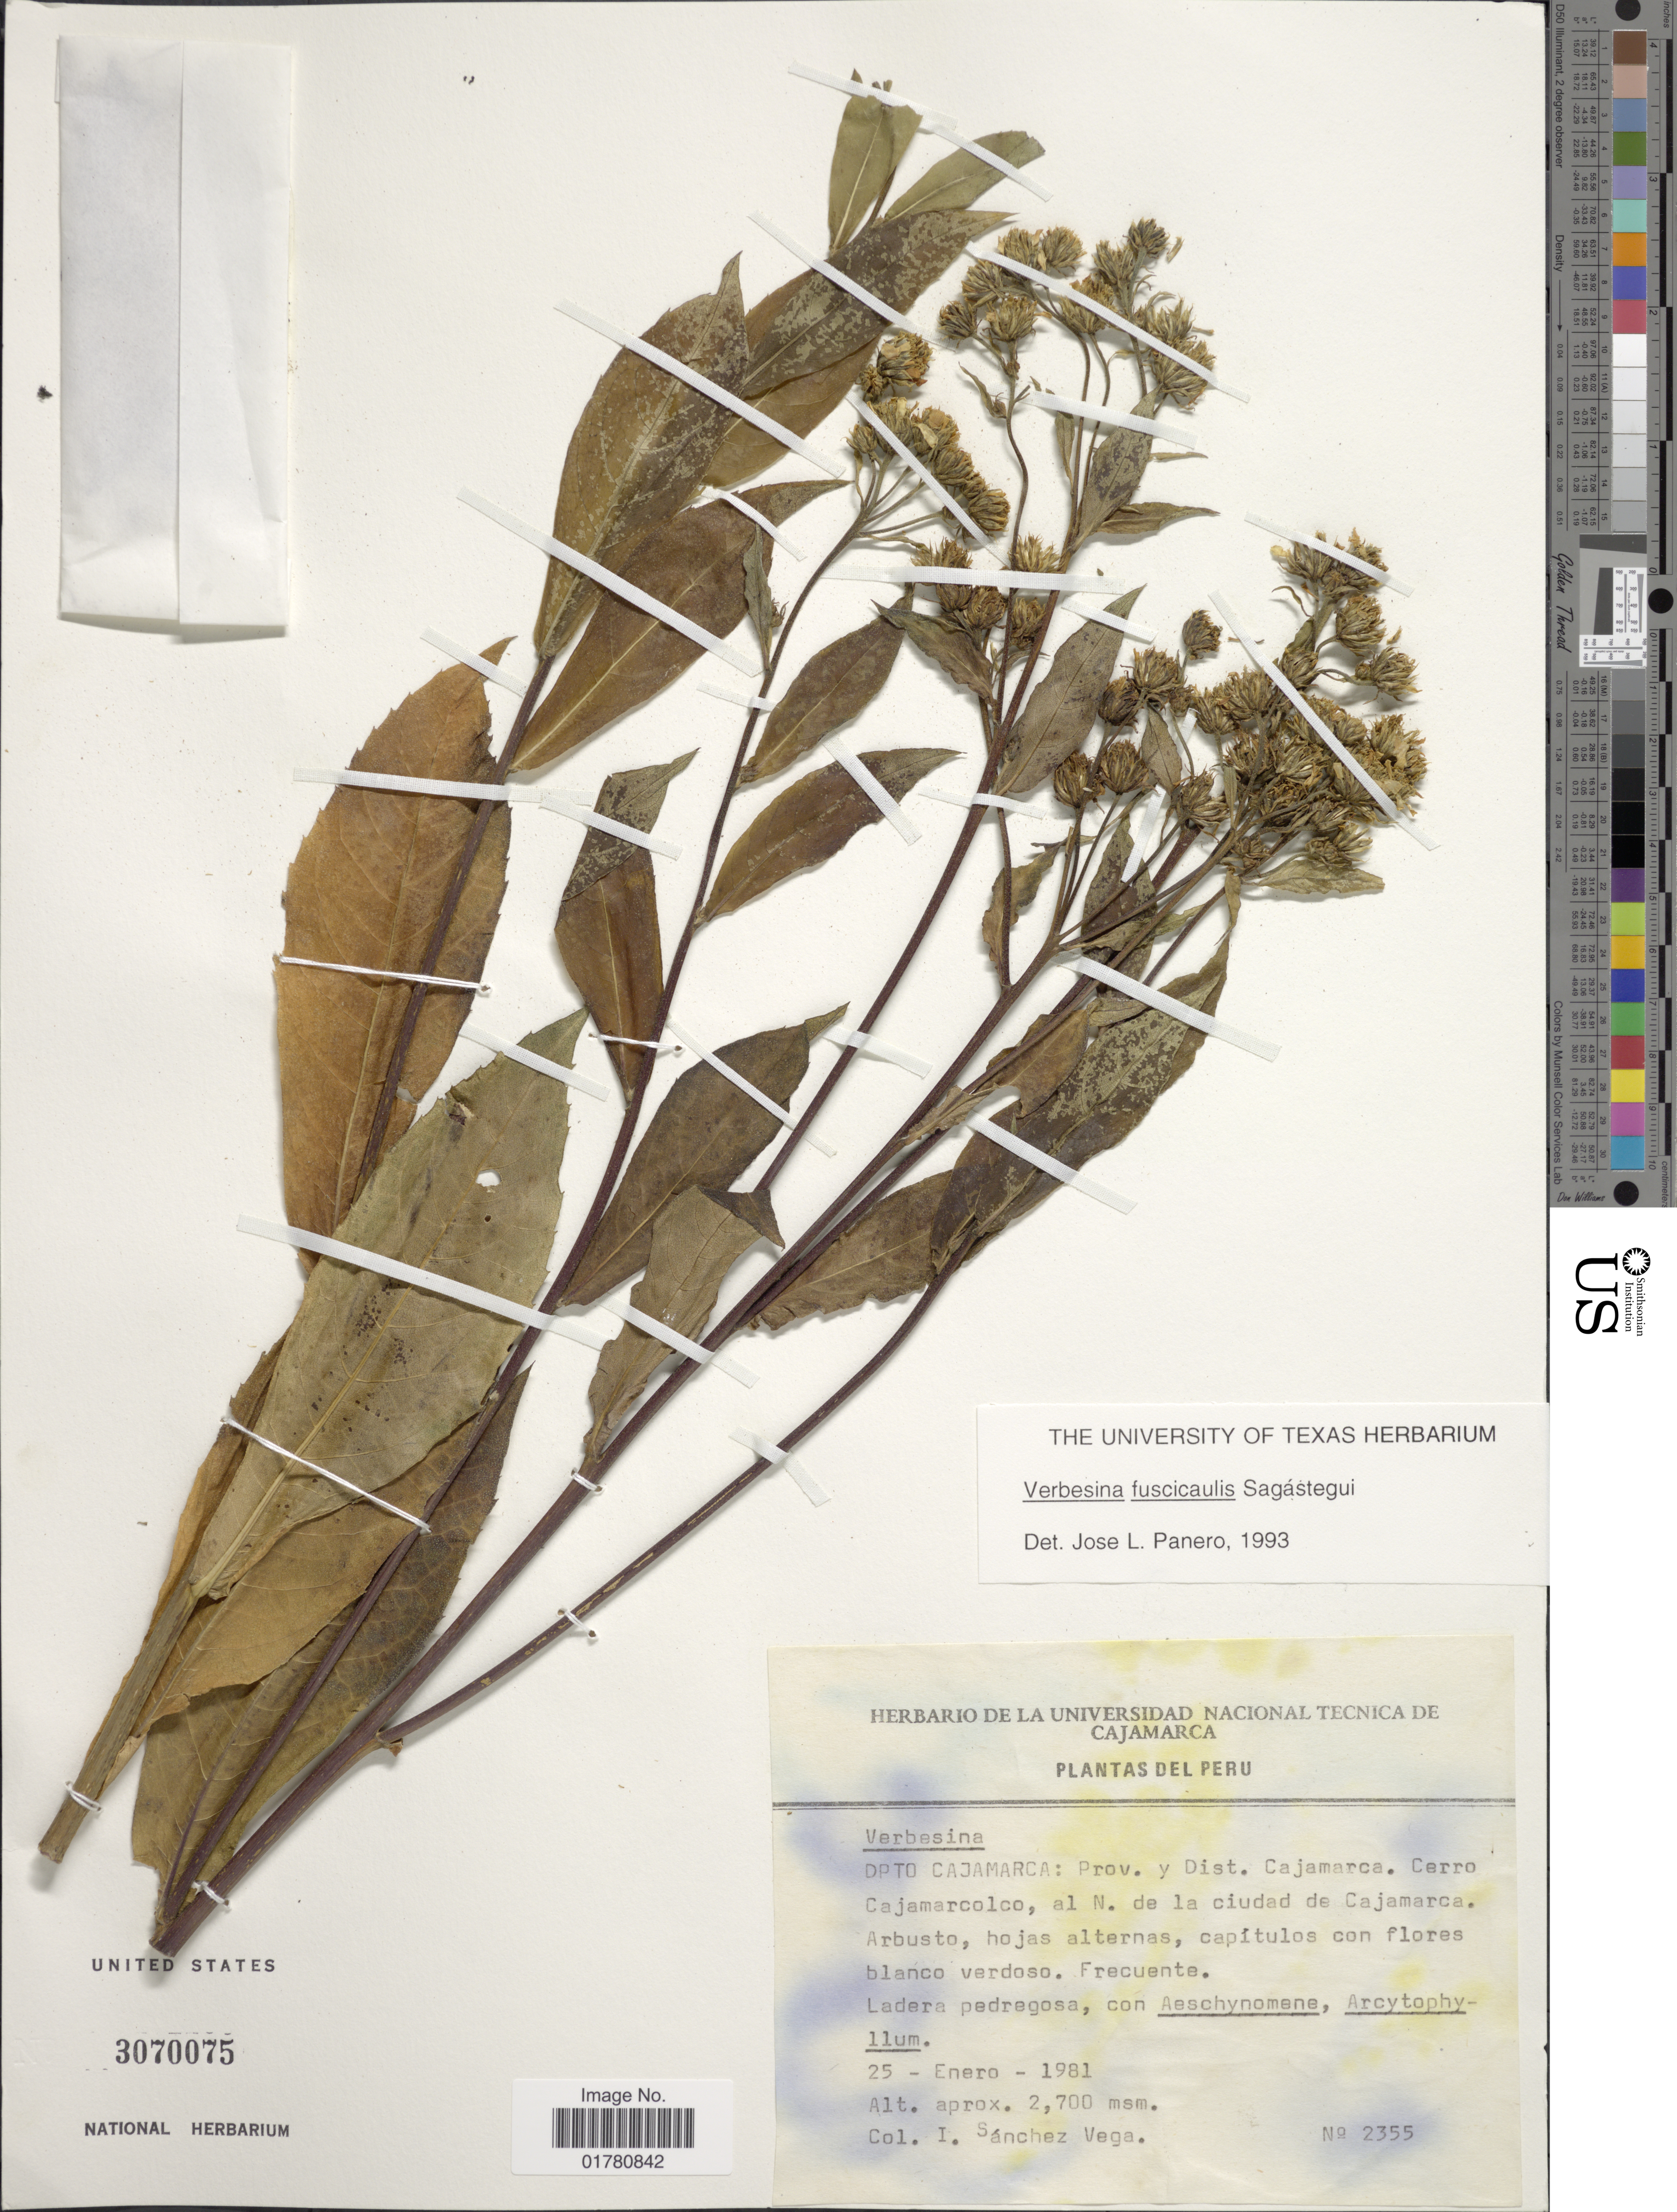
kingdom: Plantae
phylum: Tracheophyta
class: Magnoliopsida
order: Asterales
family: Asteraceae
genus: Verbesina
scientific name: Verbesina fuscicaulis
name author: Sagást.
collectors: I. Sánchez Vega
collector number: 2355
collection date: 1981-01-25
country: Peru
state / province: Cajamarca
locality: Dpto Cajamarca: Prov. y Dist. Cajamarca. Cerro Cajamarcolco, al N de la ciudad de Cajamarca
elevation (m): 2700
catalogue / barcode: US 3070075